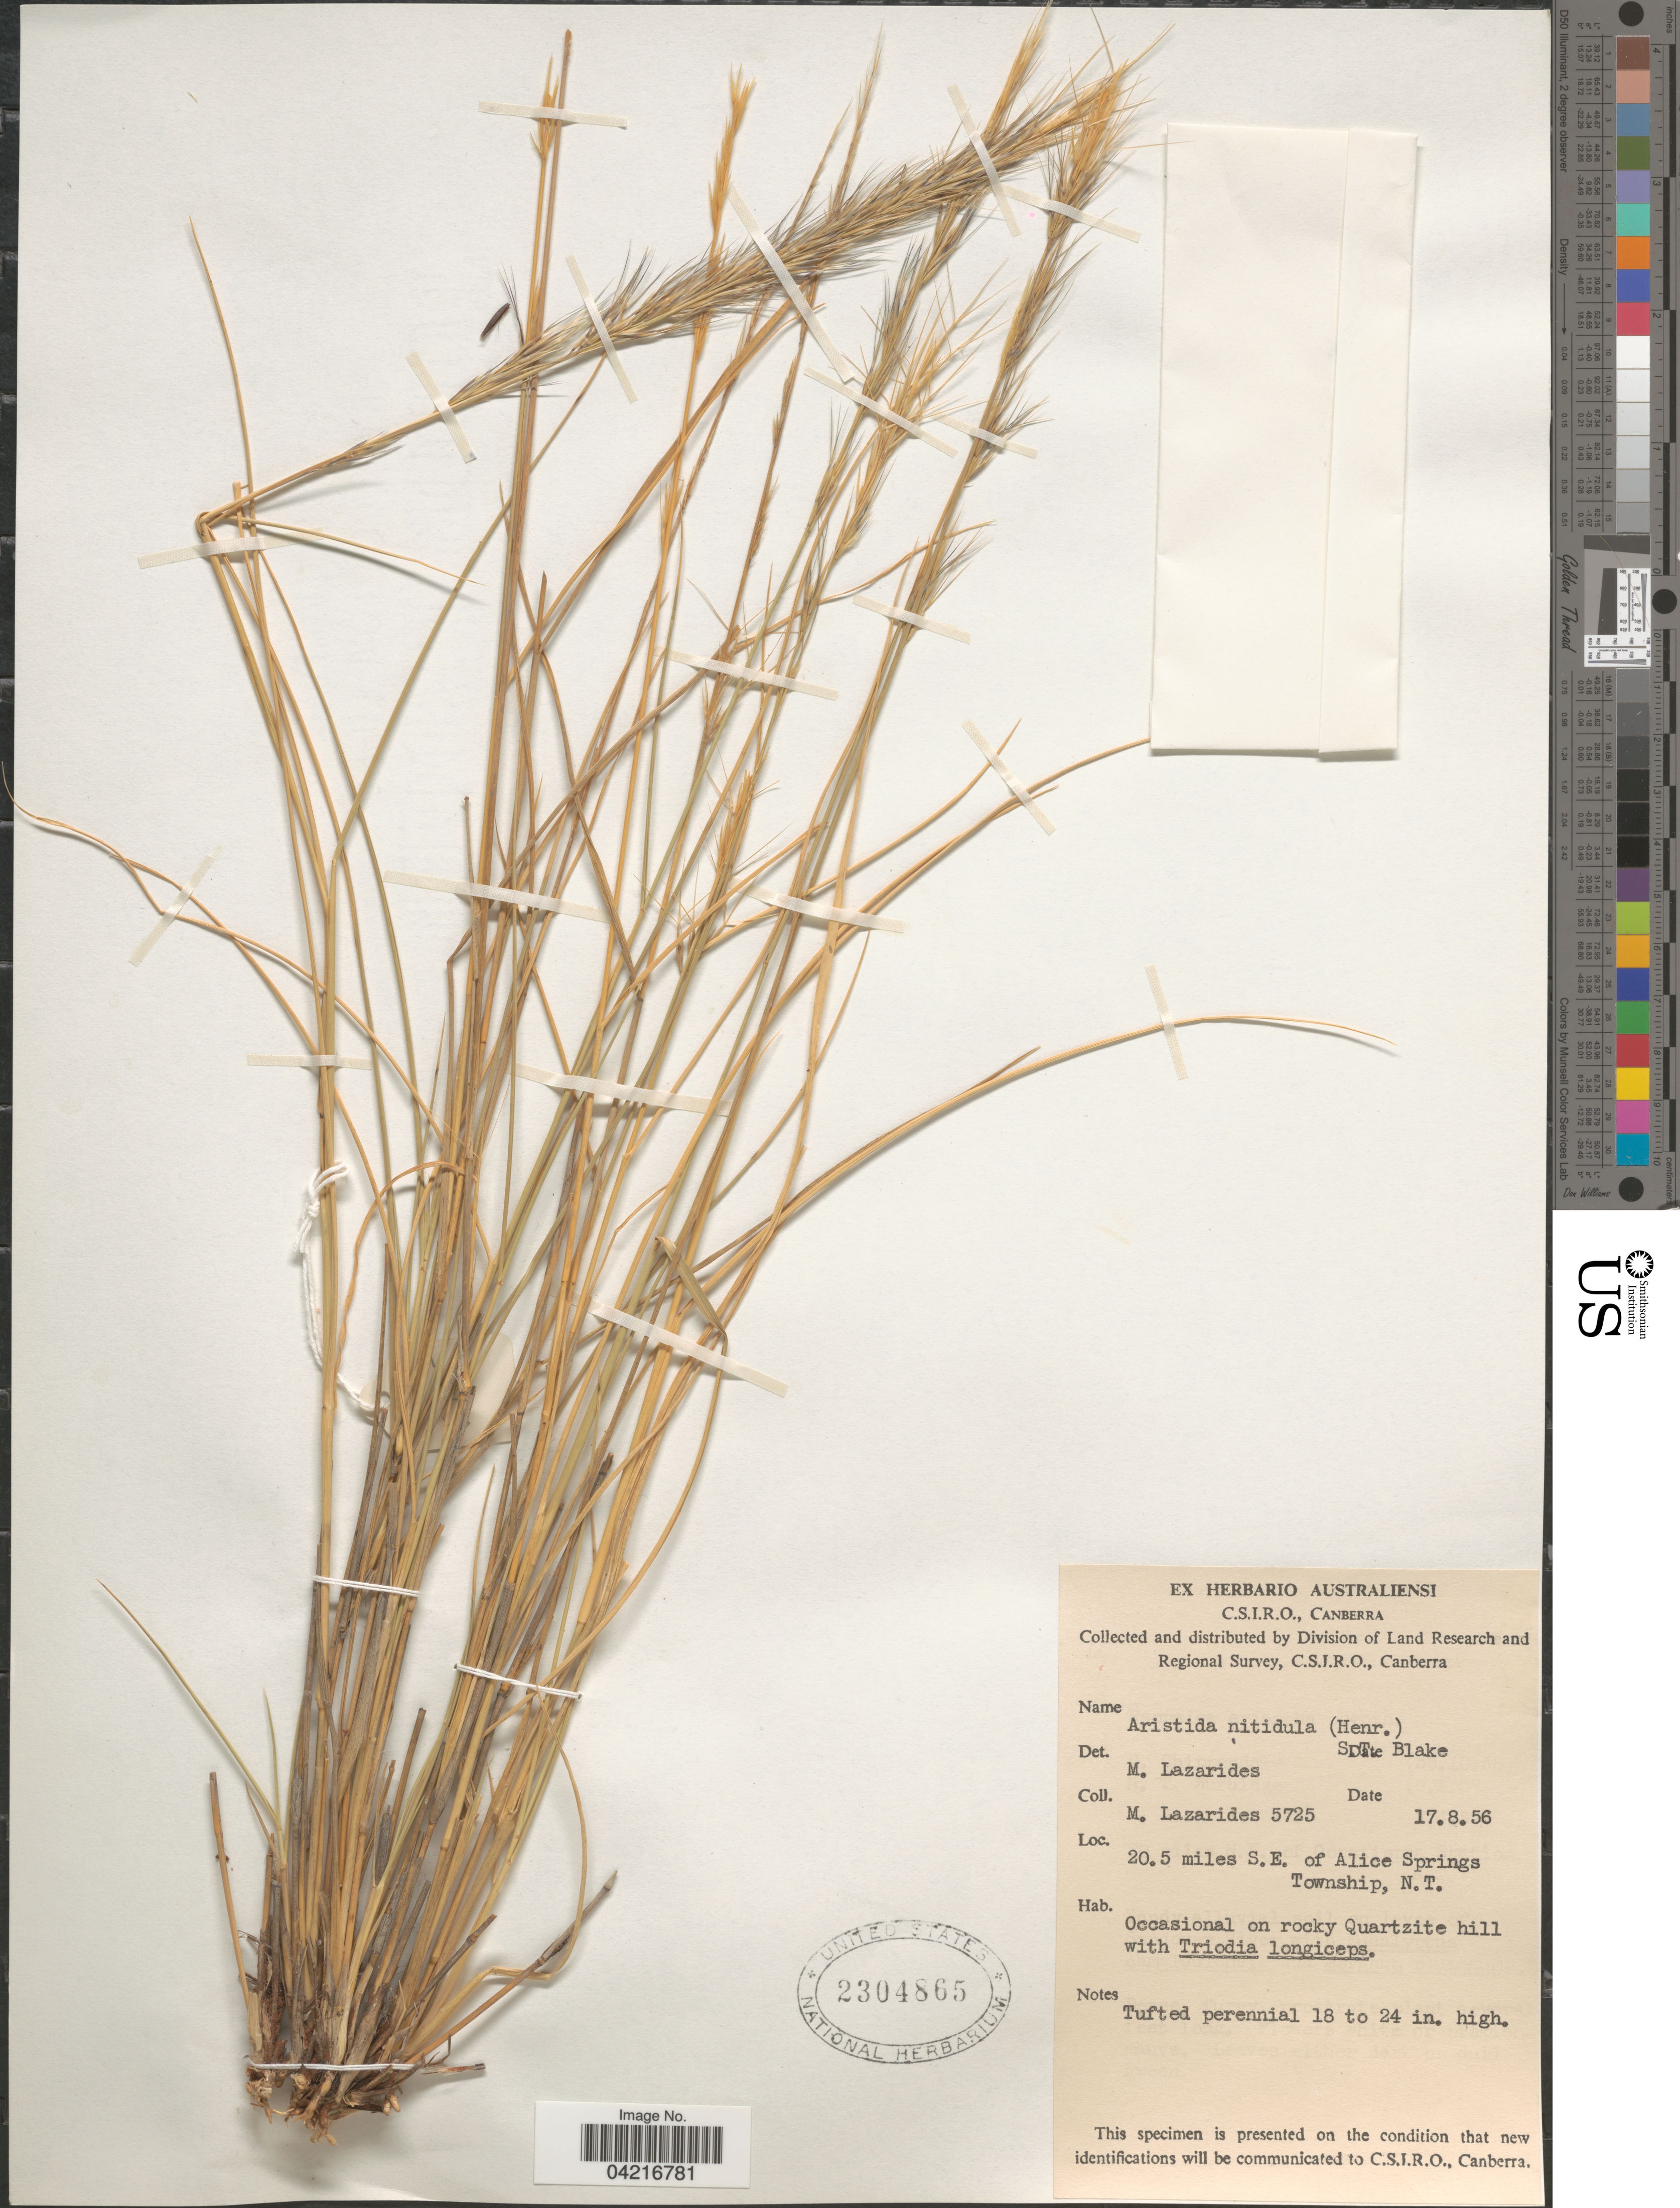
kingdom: Plantae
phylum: Tracheophyta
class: Liliopsida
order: Poales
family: Poaceae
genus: Aristida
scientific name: Aristida nitidula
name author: (Henr.) S.T. Blake ex Black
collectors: M. Lazarides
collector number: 5725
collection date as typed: Transcribed d/m/y: 17/8/56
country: Australia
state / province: Northern Territory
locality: Division of Land Research and Regional Survey, C.S.I.R.O. 20.5 miles S.E. of Alice Springs Township. Occasional on rocky Quartzite hill.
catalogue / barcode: US 2304865